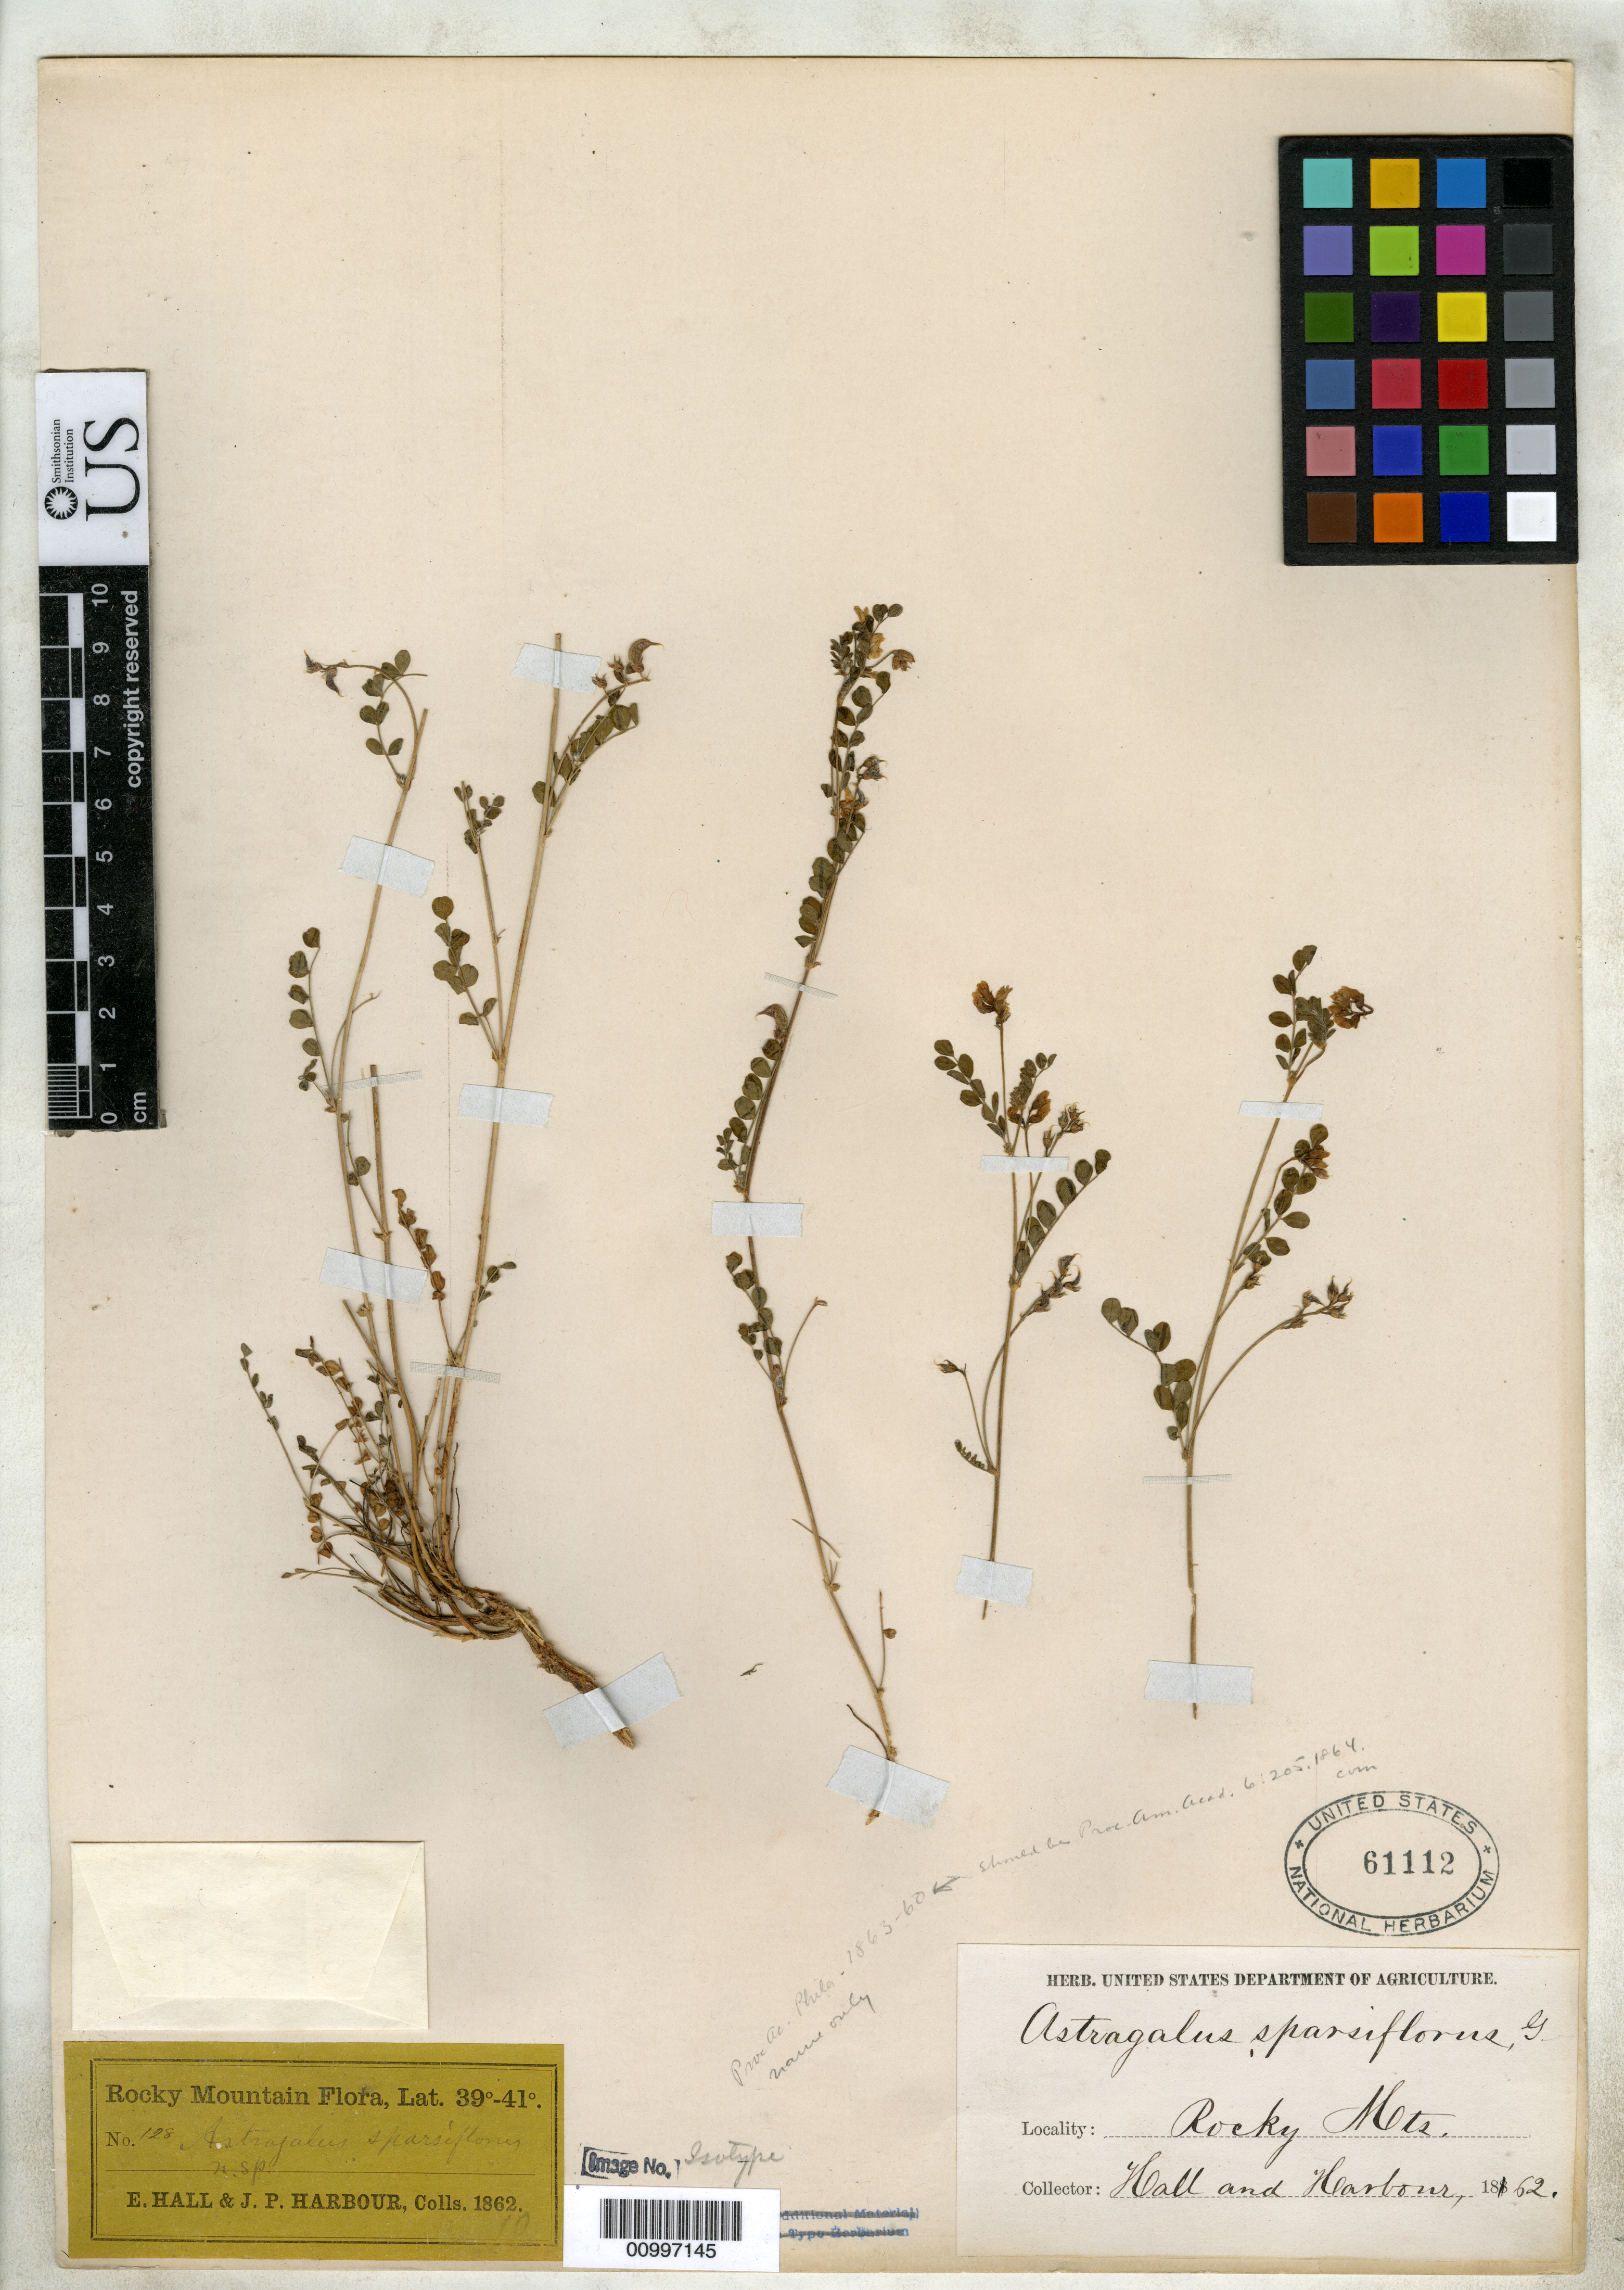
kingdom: Plantae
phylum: Tracheophyta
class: Magnoliopsida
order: Fabales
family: Fabaceae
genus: Astragalus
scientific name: Astragalus sparsiflorus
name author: A. Gray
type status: Isotype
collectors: E. Hall & J. Harbour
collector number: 128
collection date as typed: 1862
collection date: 1862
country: United States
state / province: Colorado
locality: Rocky Mtns. Lat. 39-41.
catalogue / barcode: US 61112